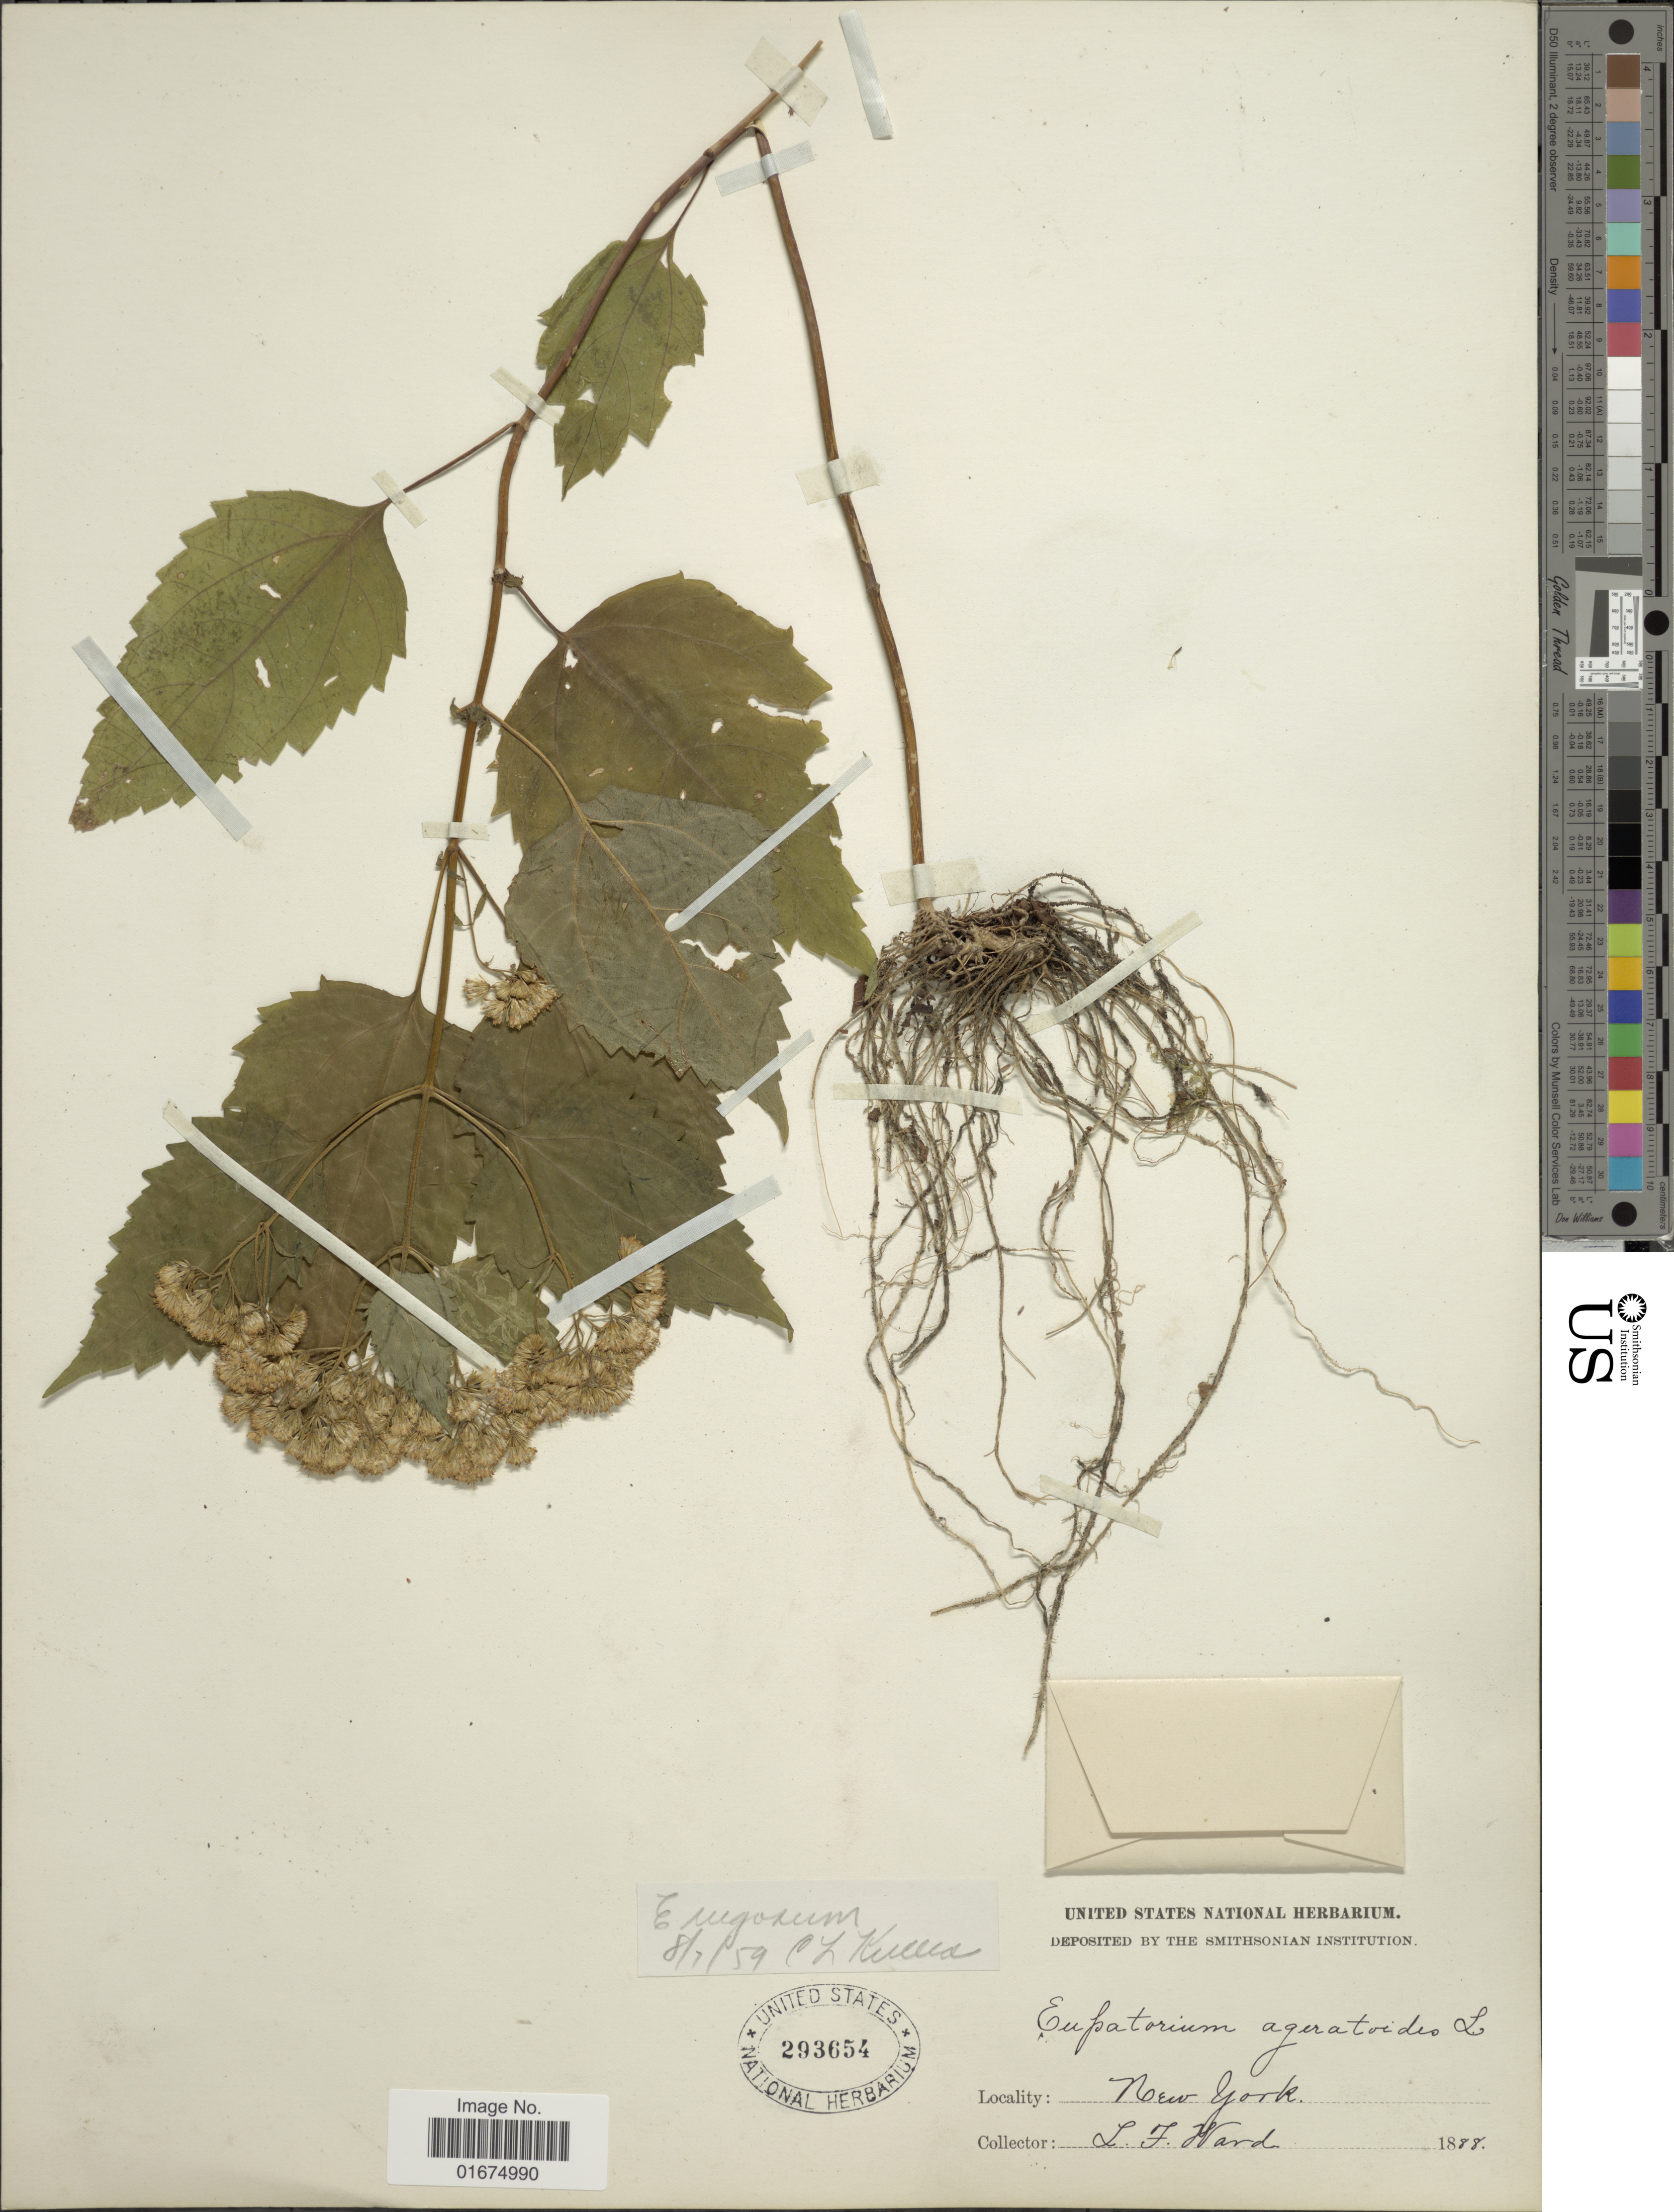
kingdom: Plantae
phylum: Tracheophyta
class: Magnoliopsida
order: Asterales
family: Asteraceae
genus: Ageratina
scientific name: Ageratina altissima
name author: (L.) R.M. King & H. Rob.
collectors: L. Ward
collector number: s.n,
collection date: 1888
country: United States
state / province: New York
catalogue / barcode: US 293654